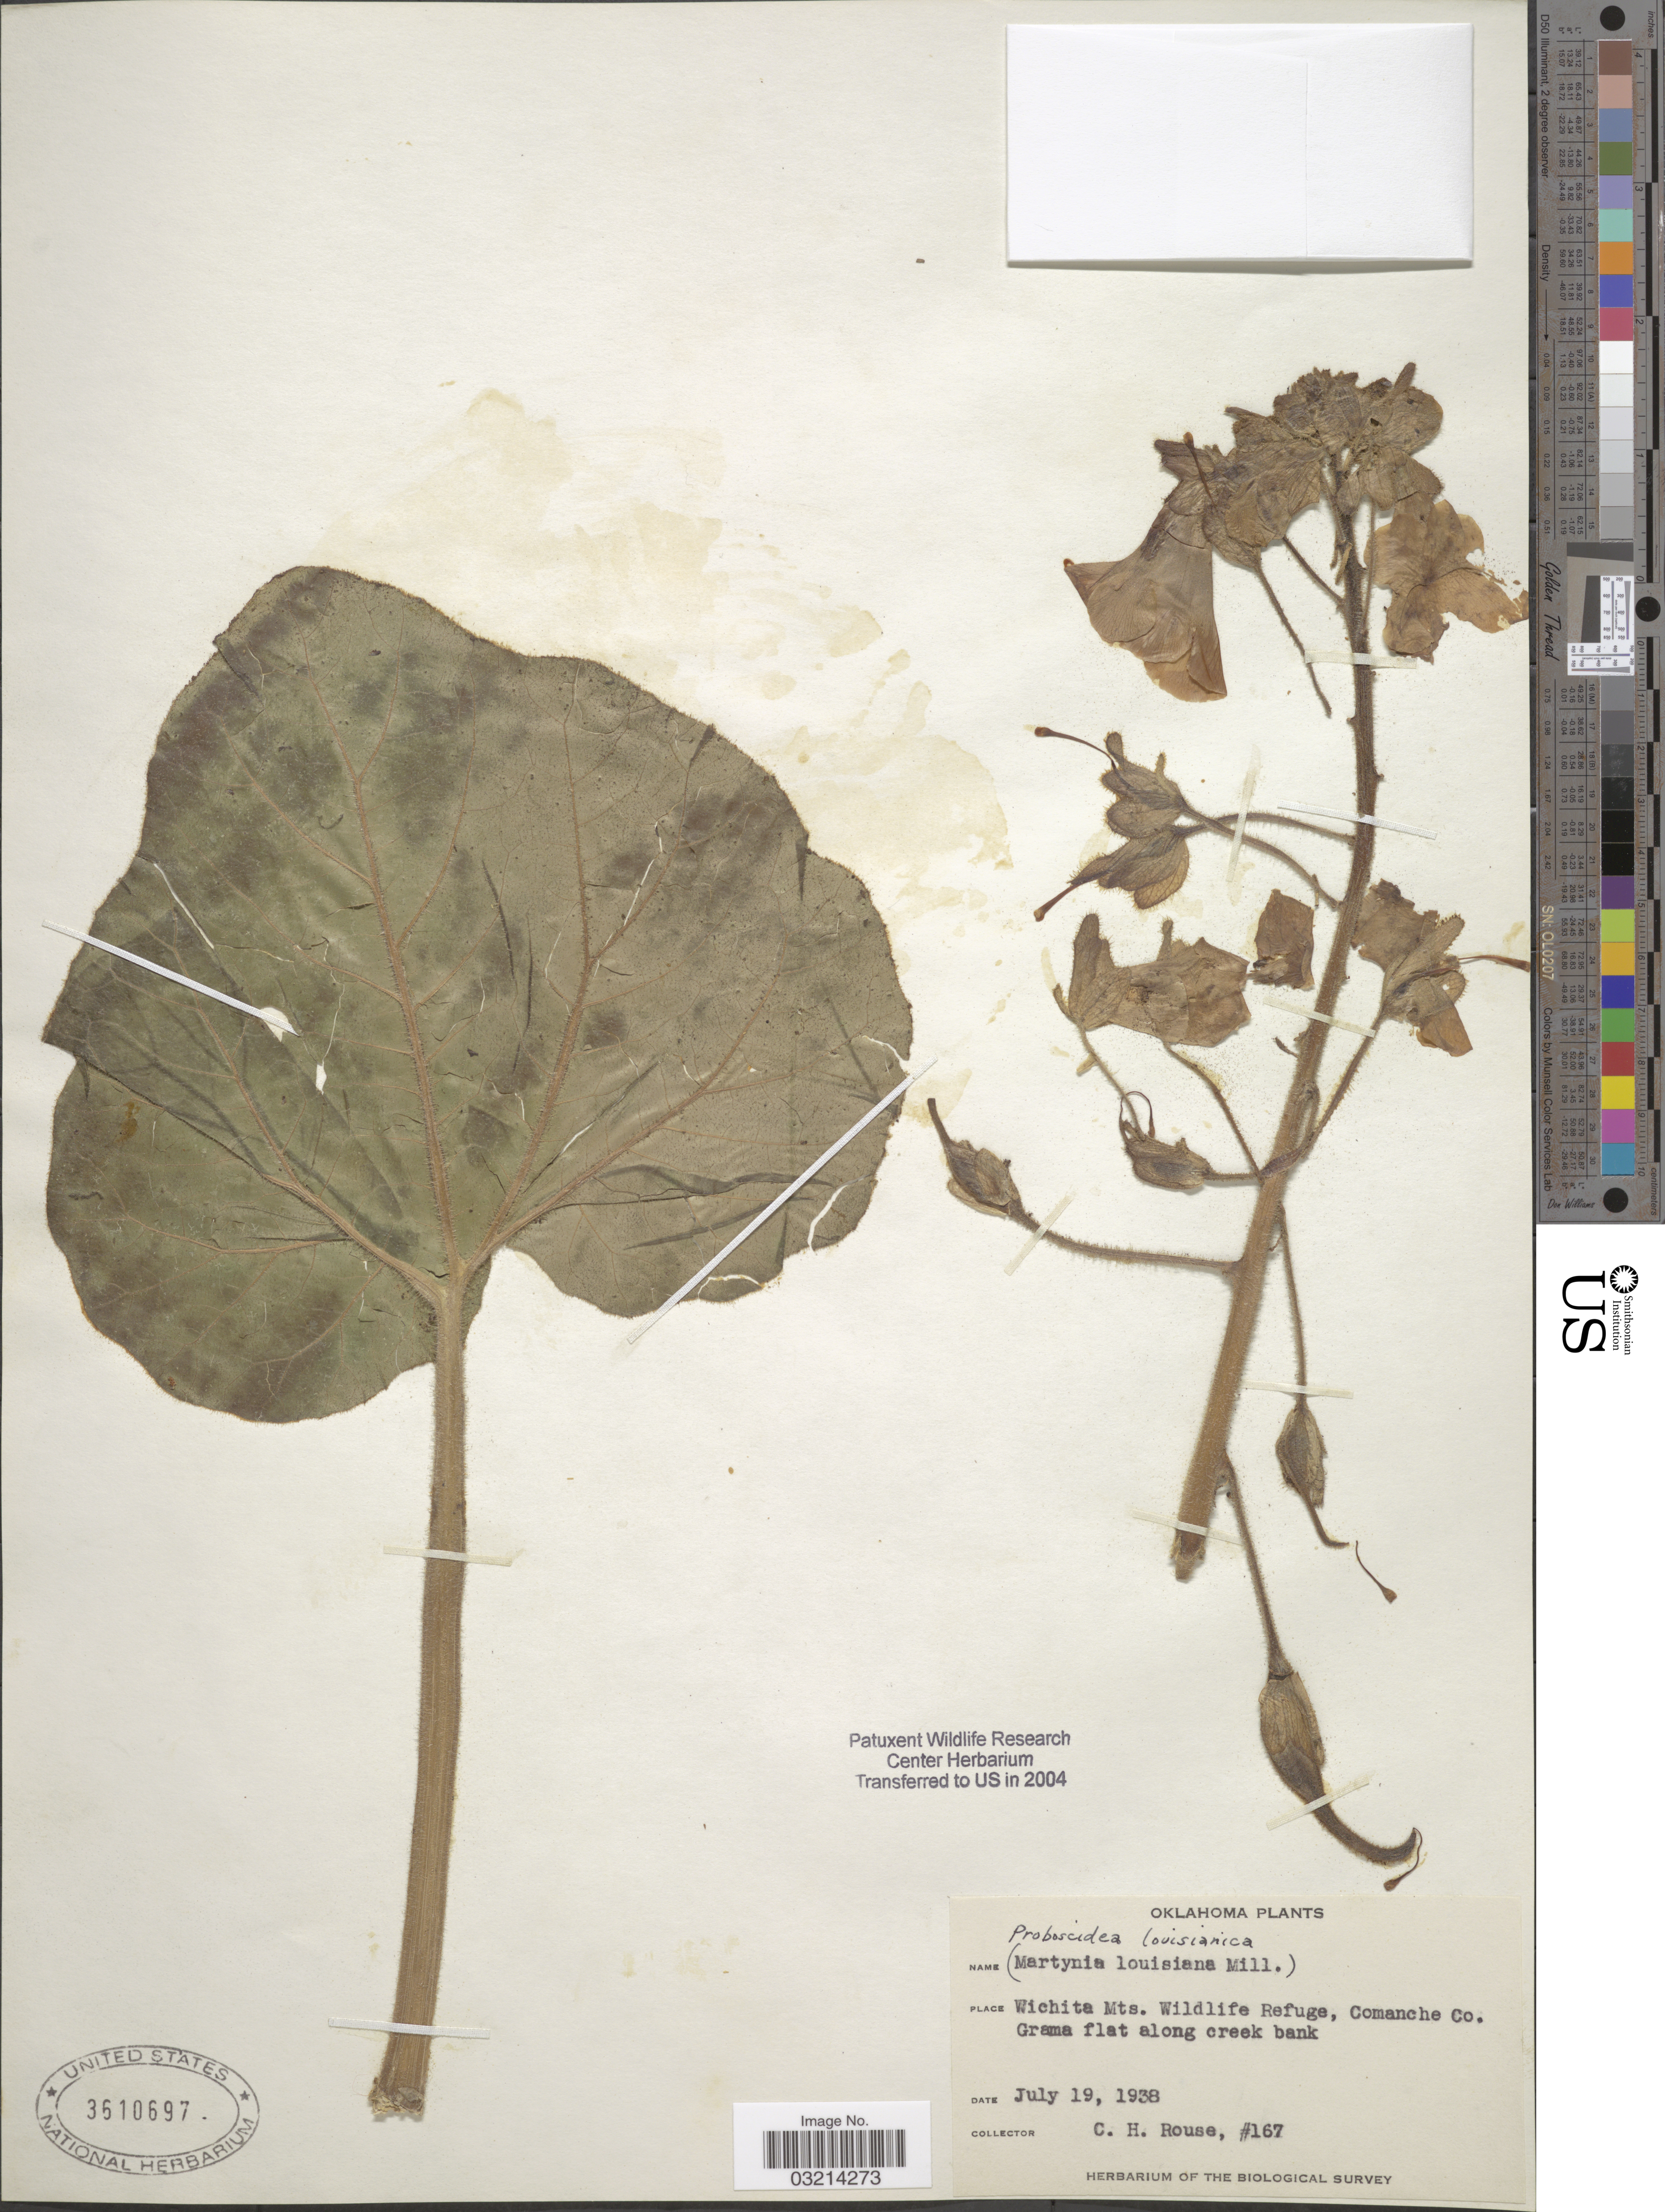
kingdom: Plantae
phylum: Tracheophyta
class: Magnoliopsida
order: Lamiales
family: Martyniaceae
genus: Proboscidea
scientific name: Proboscidea louisianica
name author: Thell.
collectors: C. Rouse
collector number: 167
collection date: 1938-07-19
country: United States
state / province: Oklahoma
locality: Wichita Mts. Wildlife Refuge, Comanche Co. Grama flat along creek bank.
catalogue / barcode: US 3610697